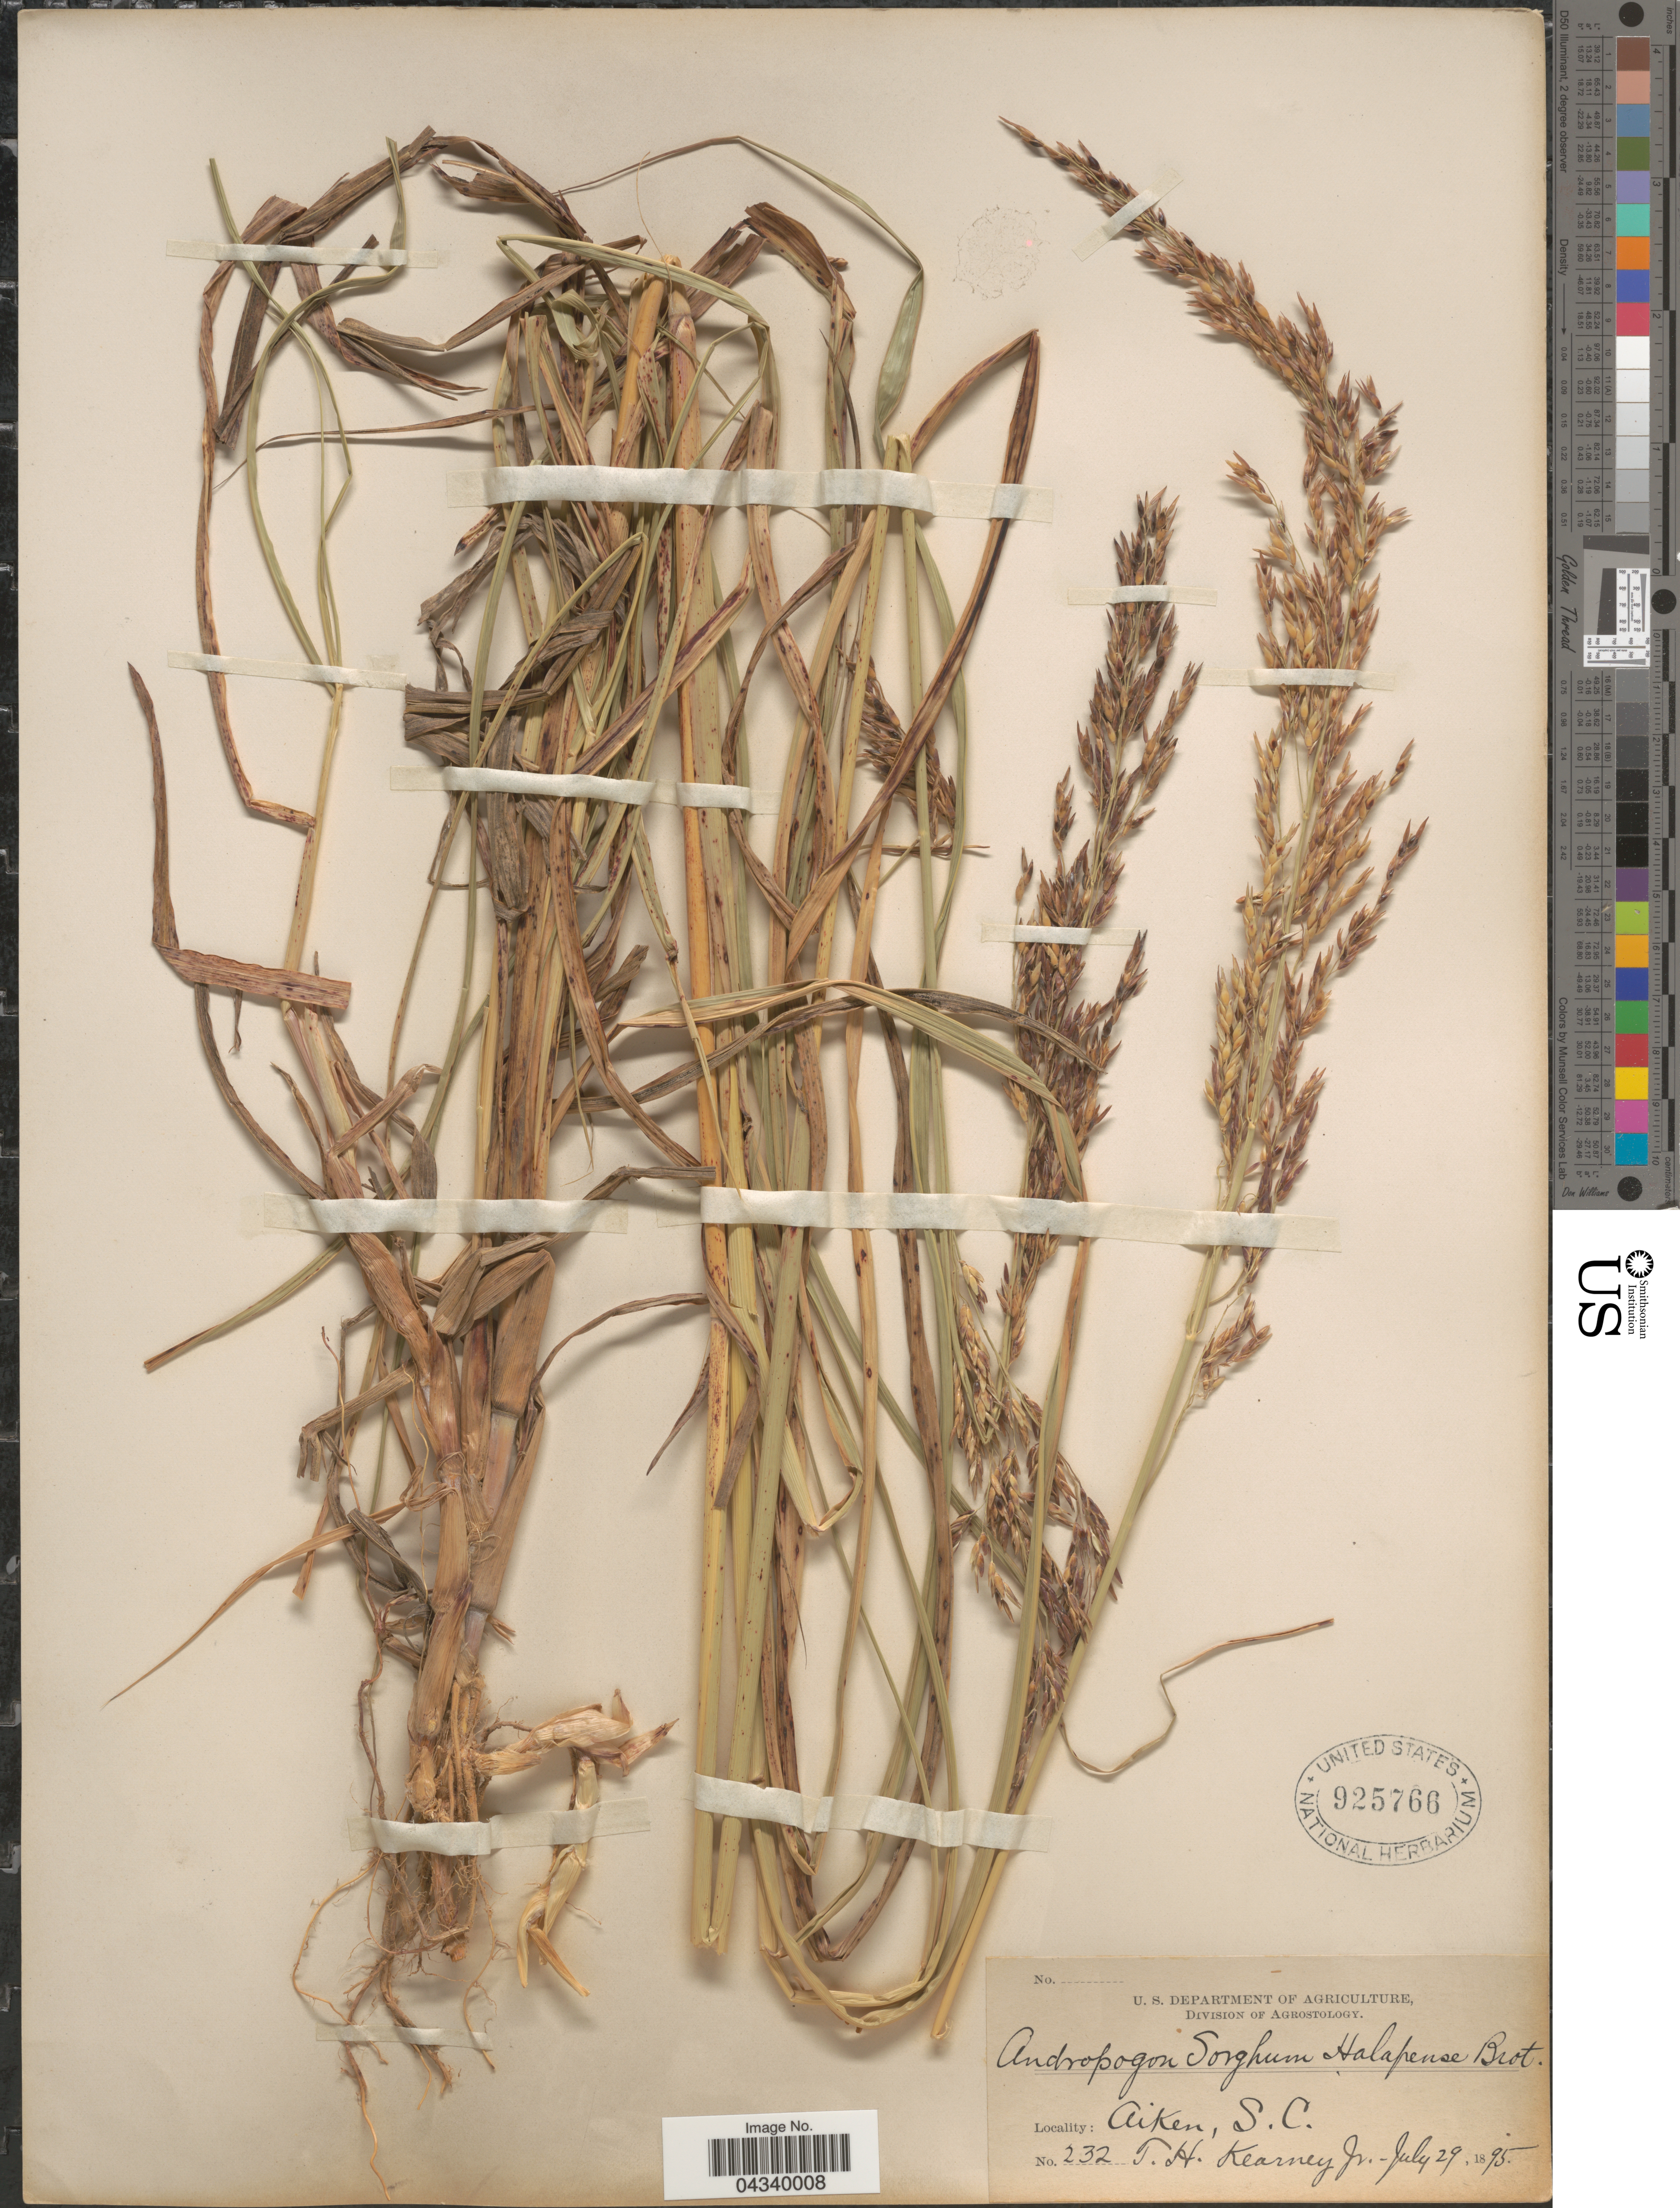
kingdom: Plantae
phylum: Tracheophyta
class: Liliopsida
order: Poales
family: Poaceae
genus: Sorghum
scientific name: Sorghum halepense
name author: (L.) Pers.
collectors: T. H. Kearney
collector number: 232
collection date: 1895-07-29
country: United States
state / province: South Carolina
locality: Aiken.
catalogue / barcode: US 925766